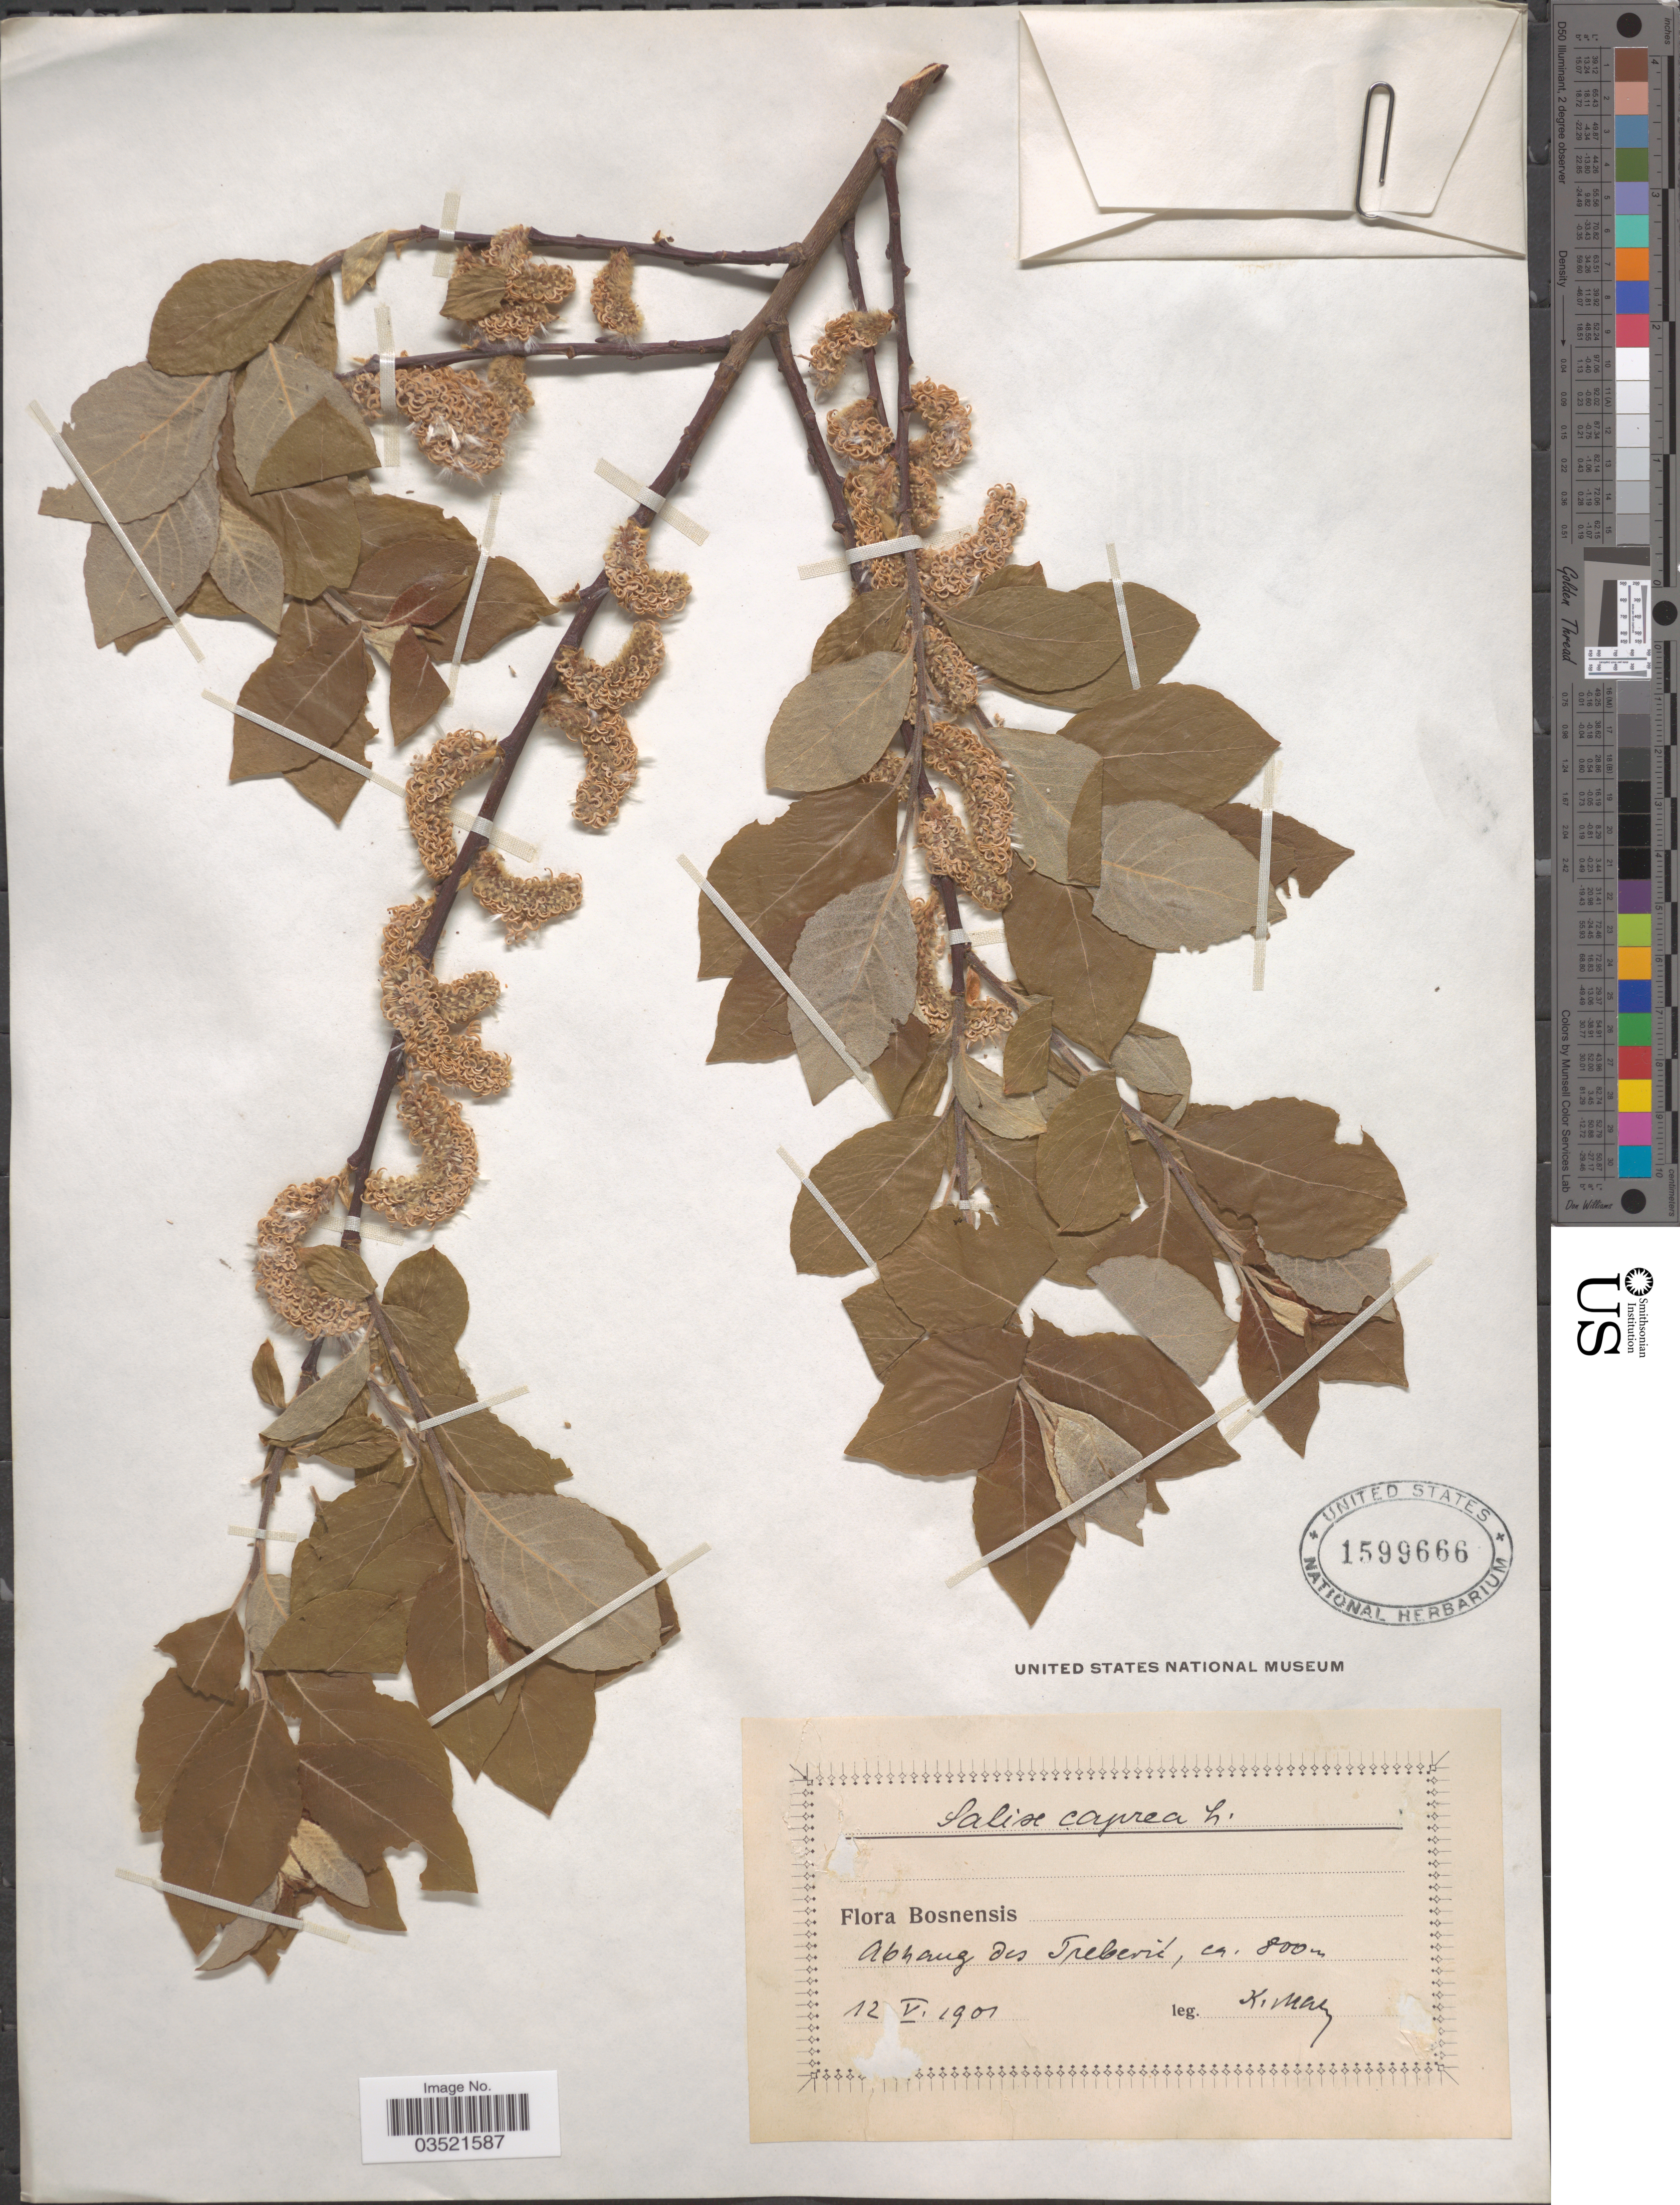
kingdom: Plantae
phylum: Tracheophyta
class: Magnoliopsida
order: Malpighiales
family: Salicaceae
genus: Salix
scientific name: Salix caprea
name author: L.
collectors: K. Maly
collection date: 1901-05-12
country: Bosnia and Herzegovina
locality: Bosnensis. Abhang des Trebevic.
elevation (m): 800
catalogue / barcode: US 1599666